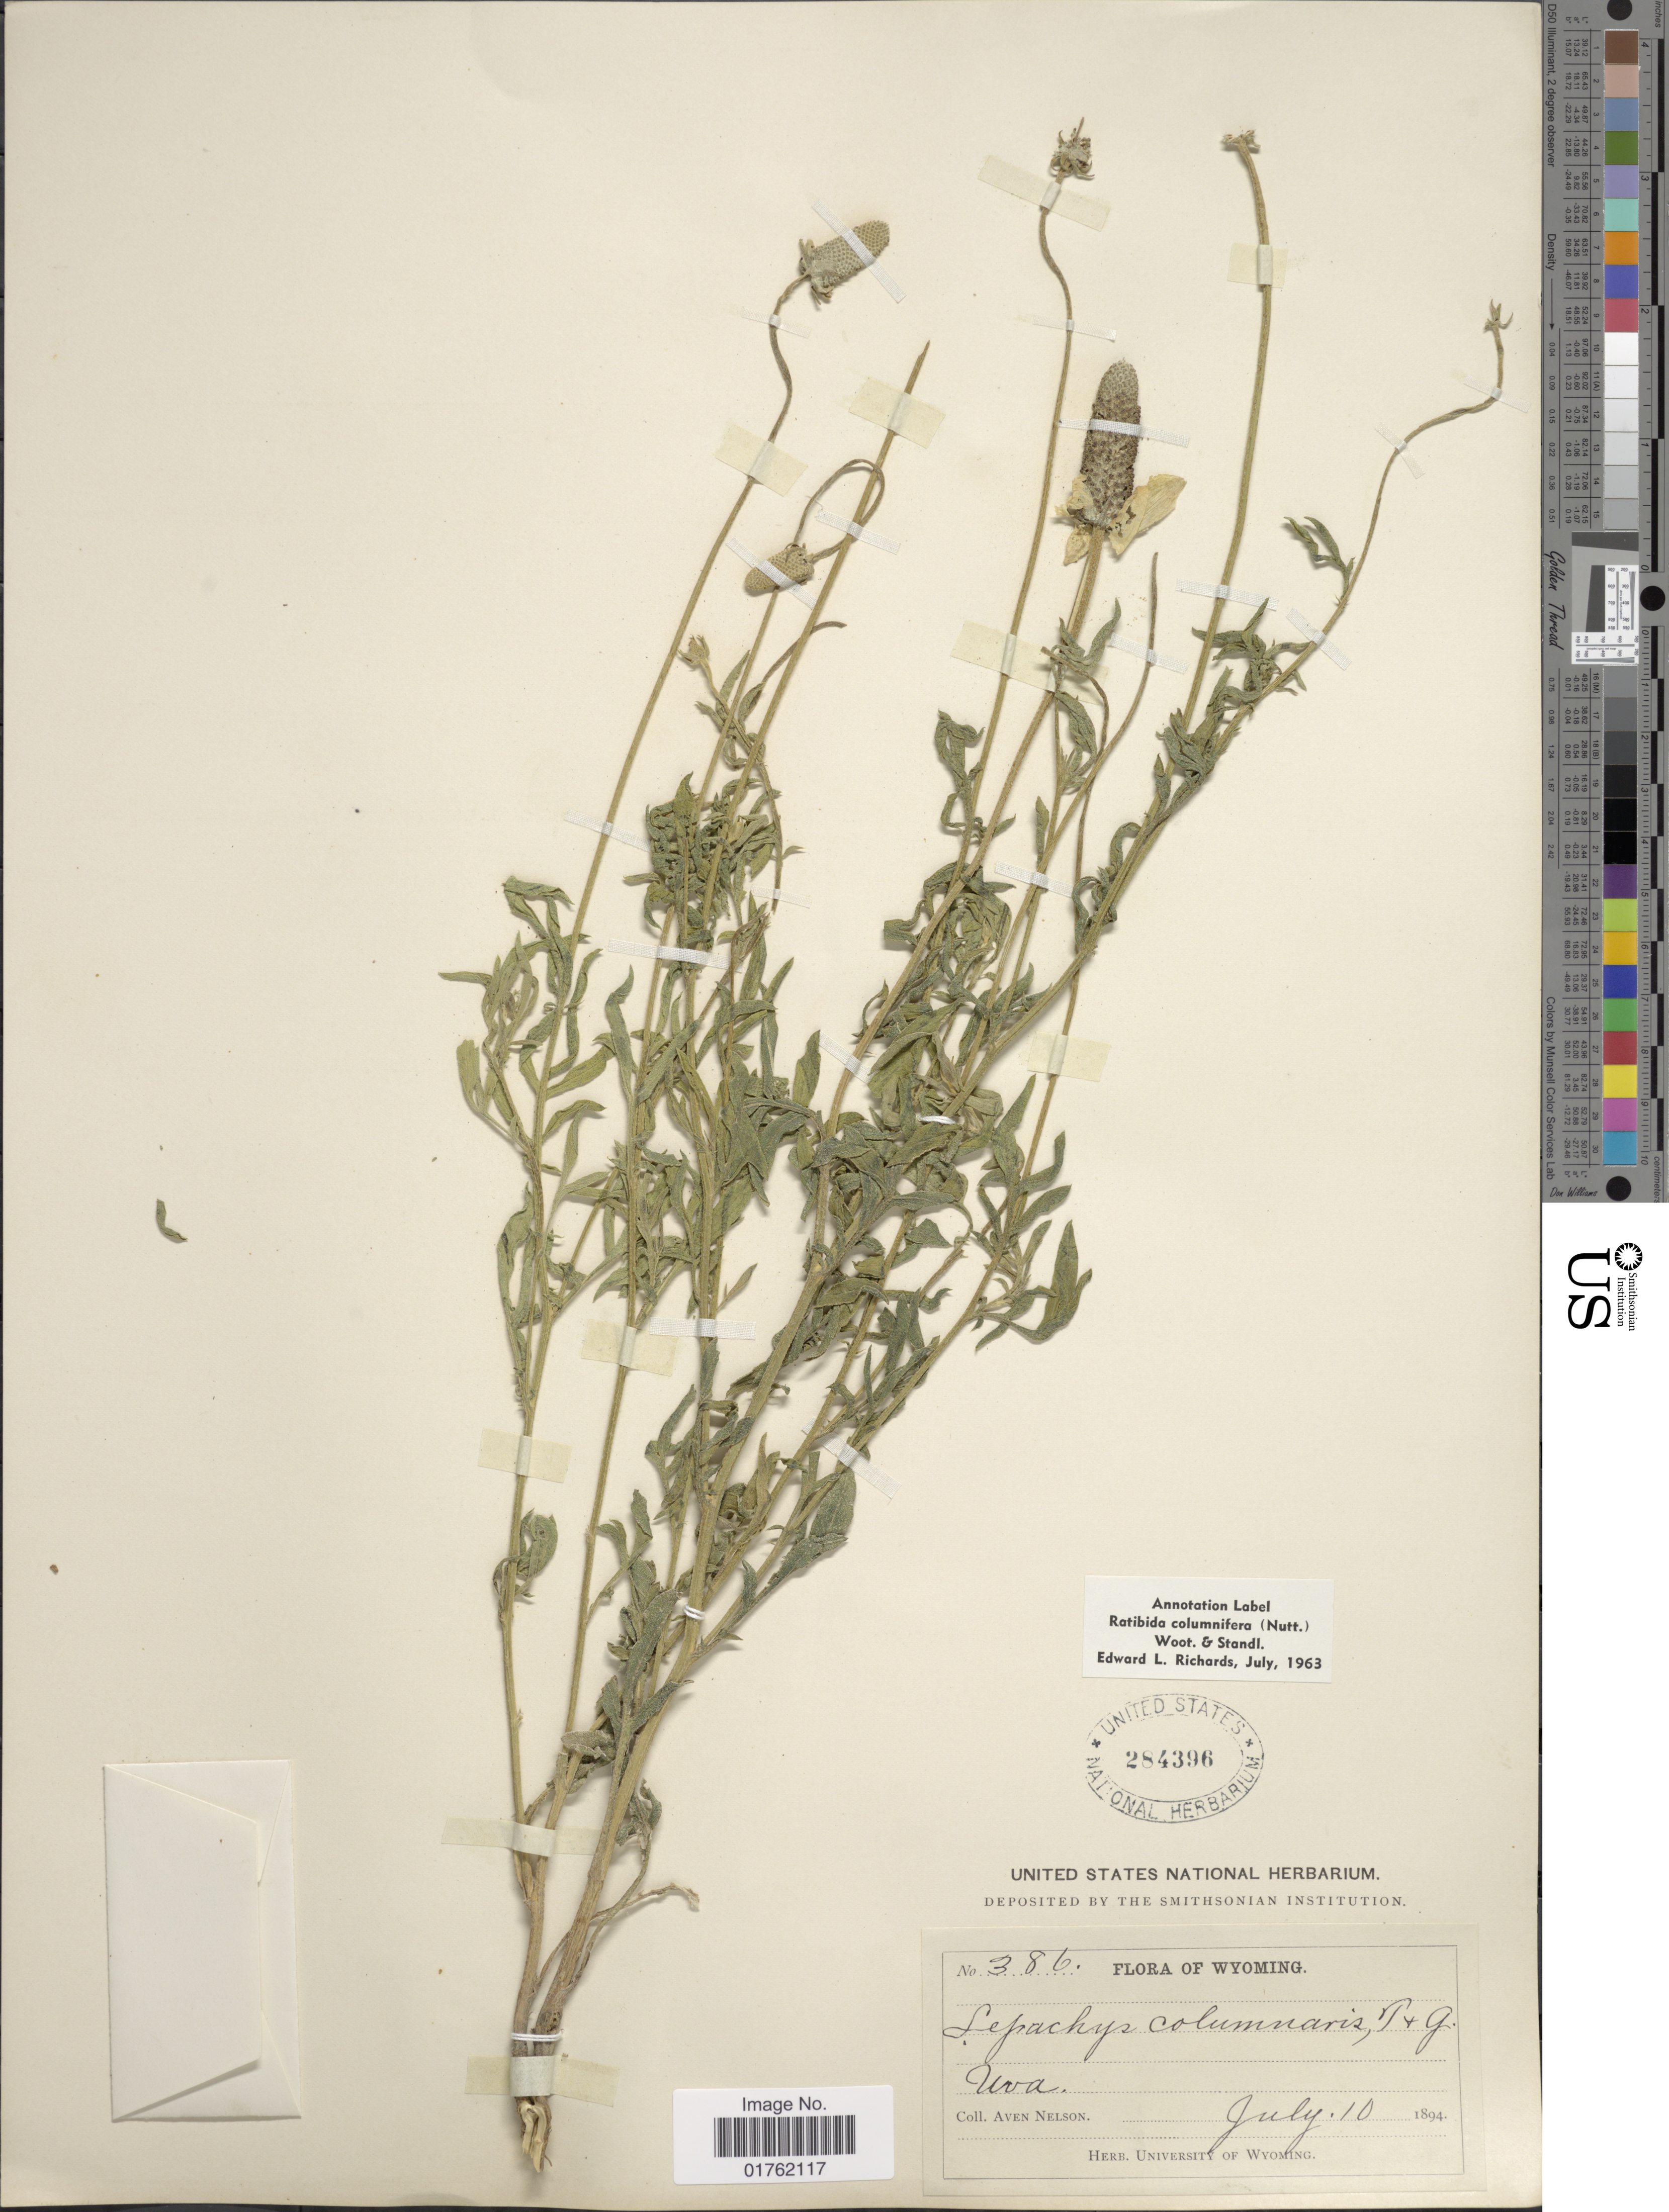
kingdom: Plantae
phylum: Tracheophyta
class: Magnoliopsida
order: Asterales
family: Asteraceae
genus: Ratibida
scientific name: Ratibida columnaris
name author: (Pursh) D. Don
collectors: A. Nelson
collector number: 386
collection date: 1894-07-10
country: United States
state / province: Wyoming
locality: Uva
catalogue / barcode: US 284396